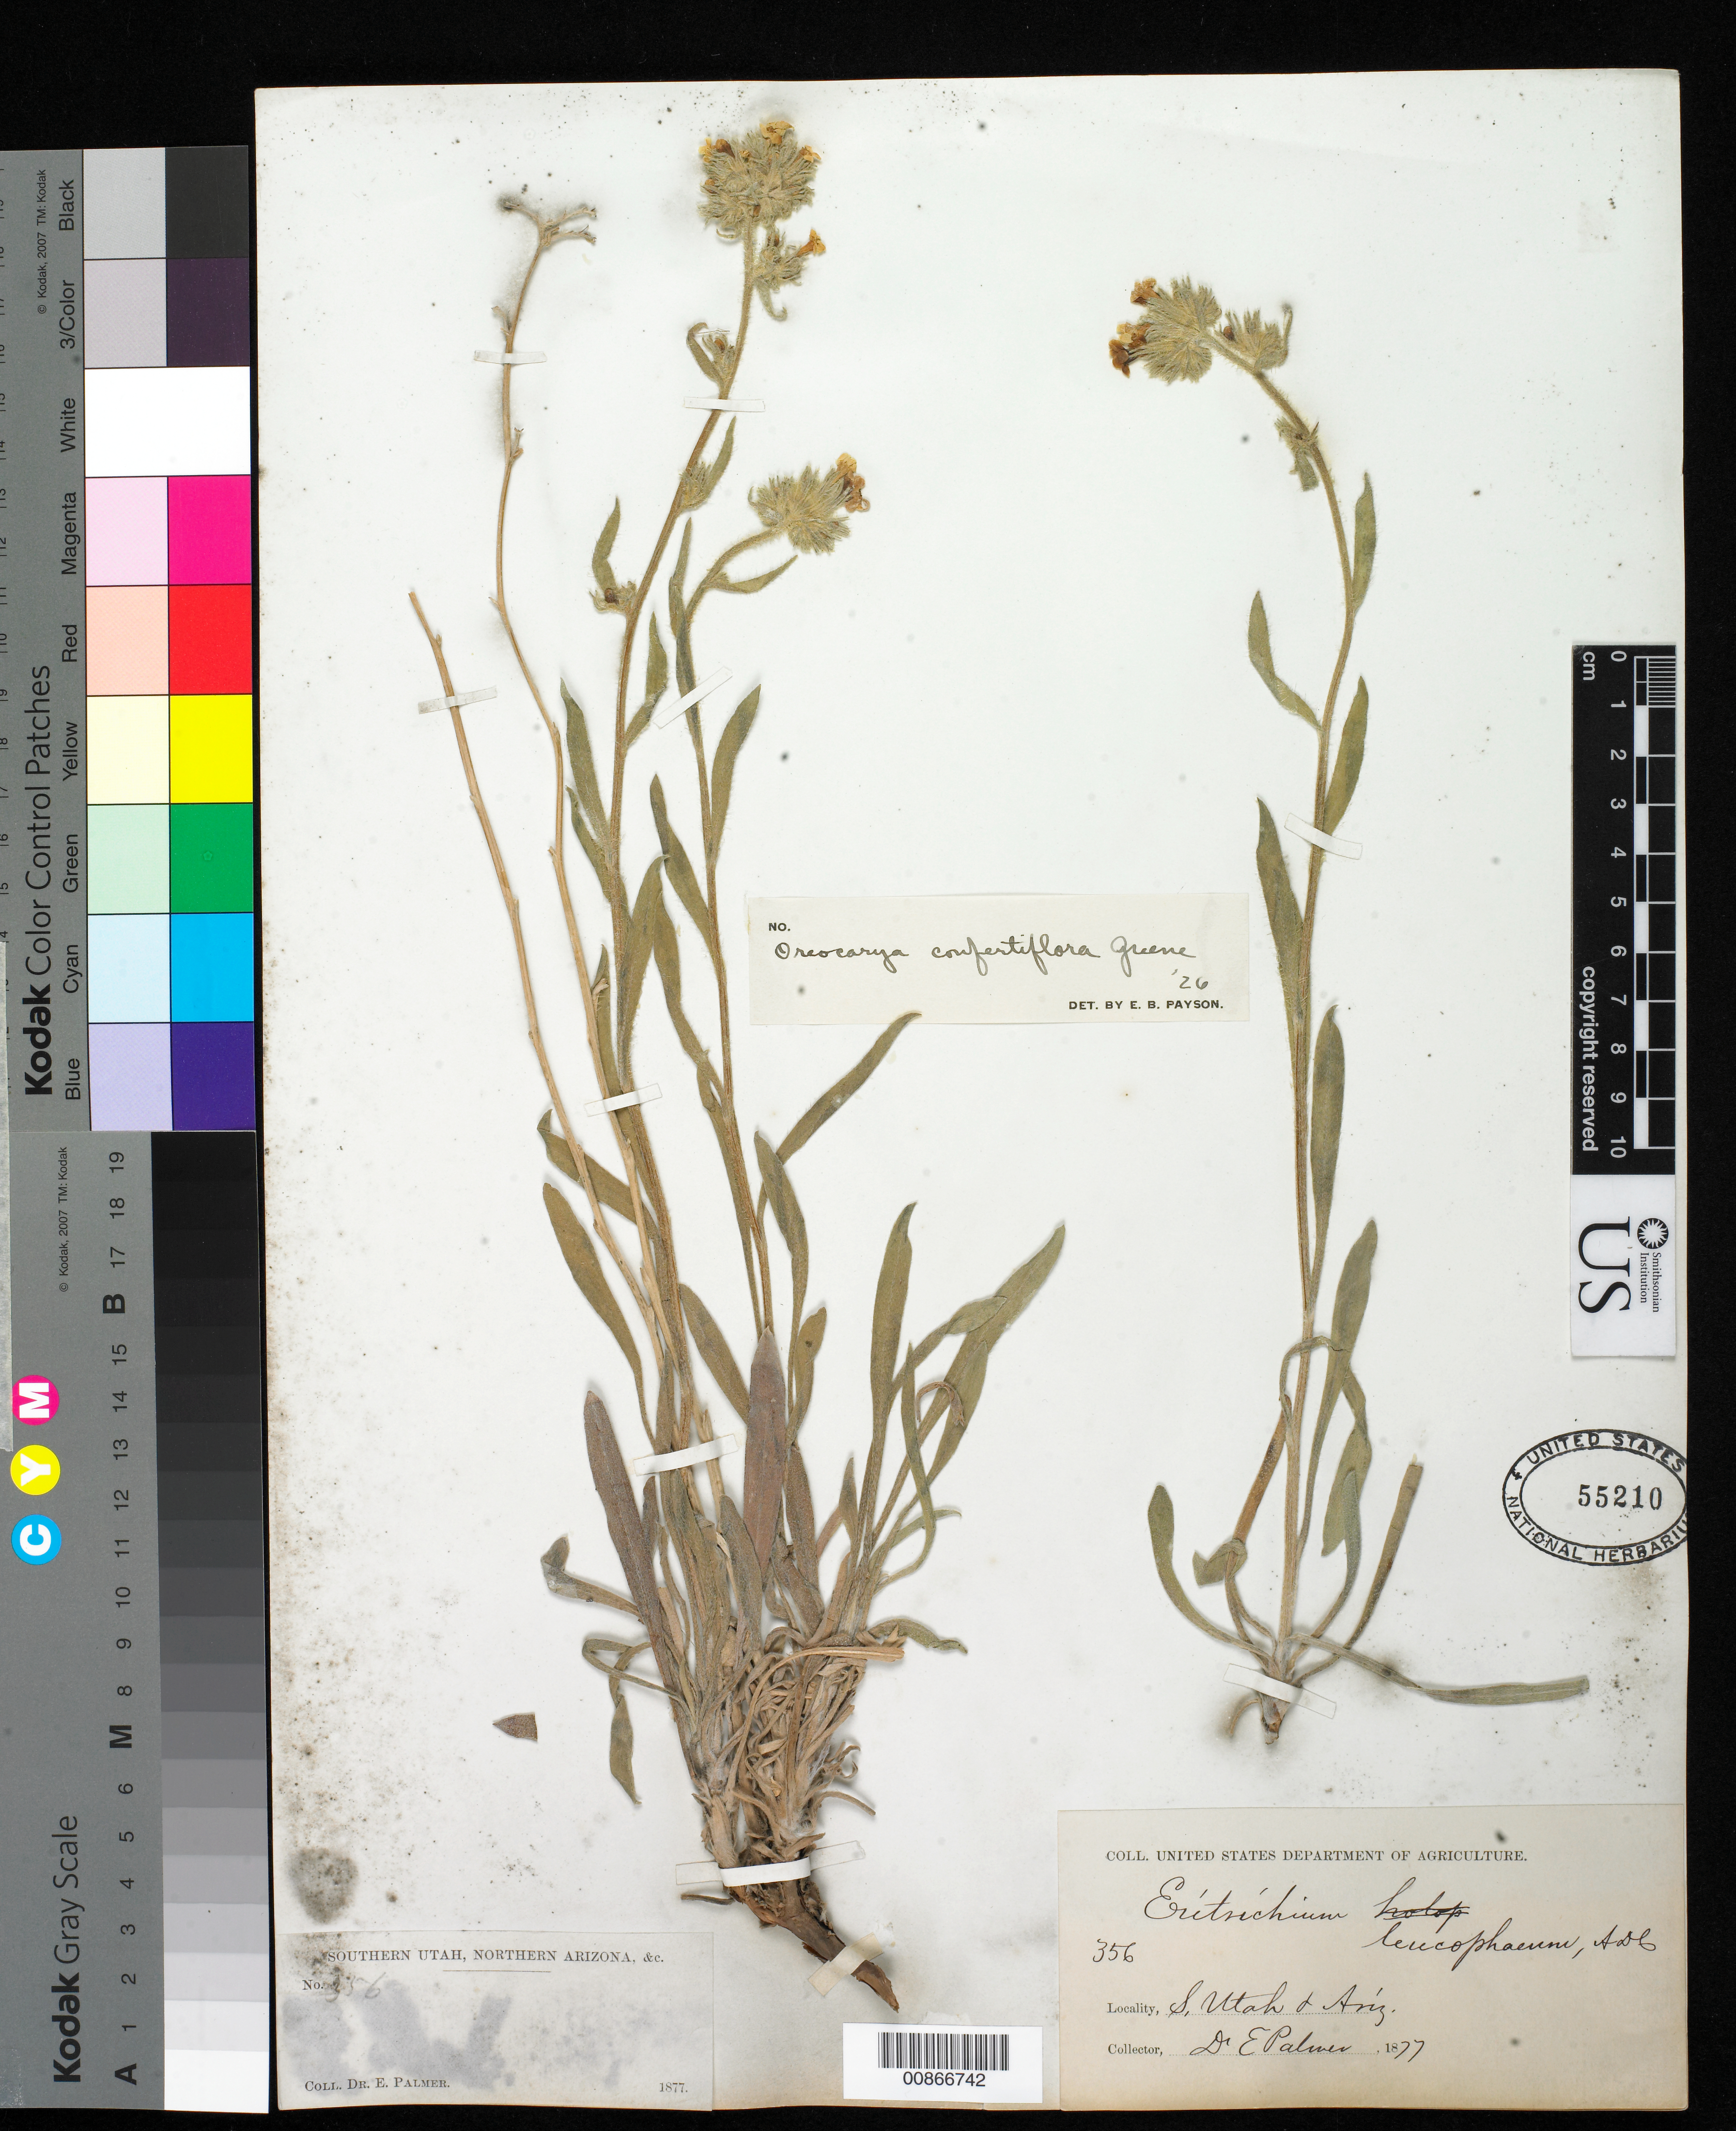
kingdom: Plantae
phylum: Tracheophyta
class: Magnoliopsida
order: Boraginales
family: Boraginaceae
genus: Oreocarya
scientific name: Oreocarya confertiflora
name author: Greene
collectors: E. Palmer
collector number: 356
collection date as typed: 1877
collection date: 1877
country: United States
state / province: Arizona / Utah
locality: Southern Utah & Arizona.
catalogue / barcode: US 55210